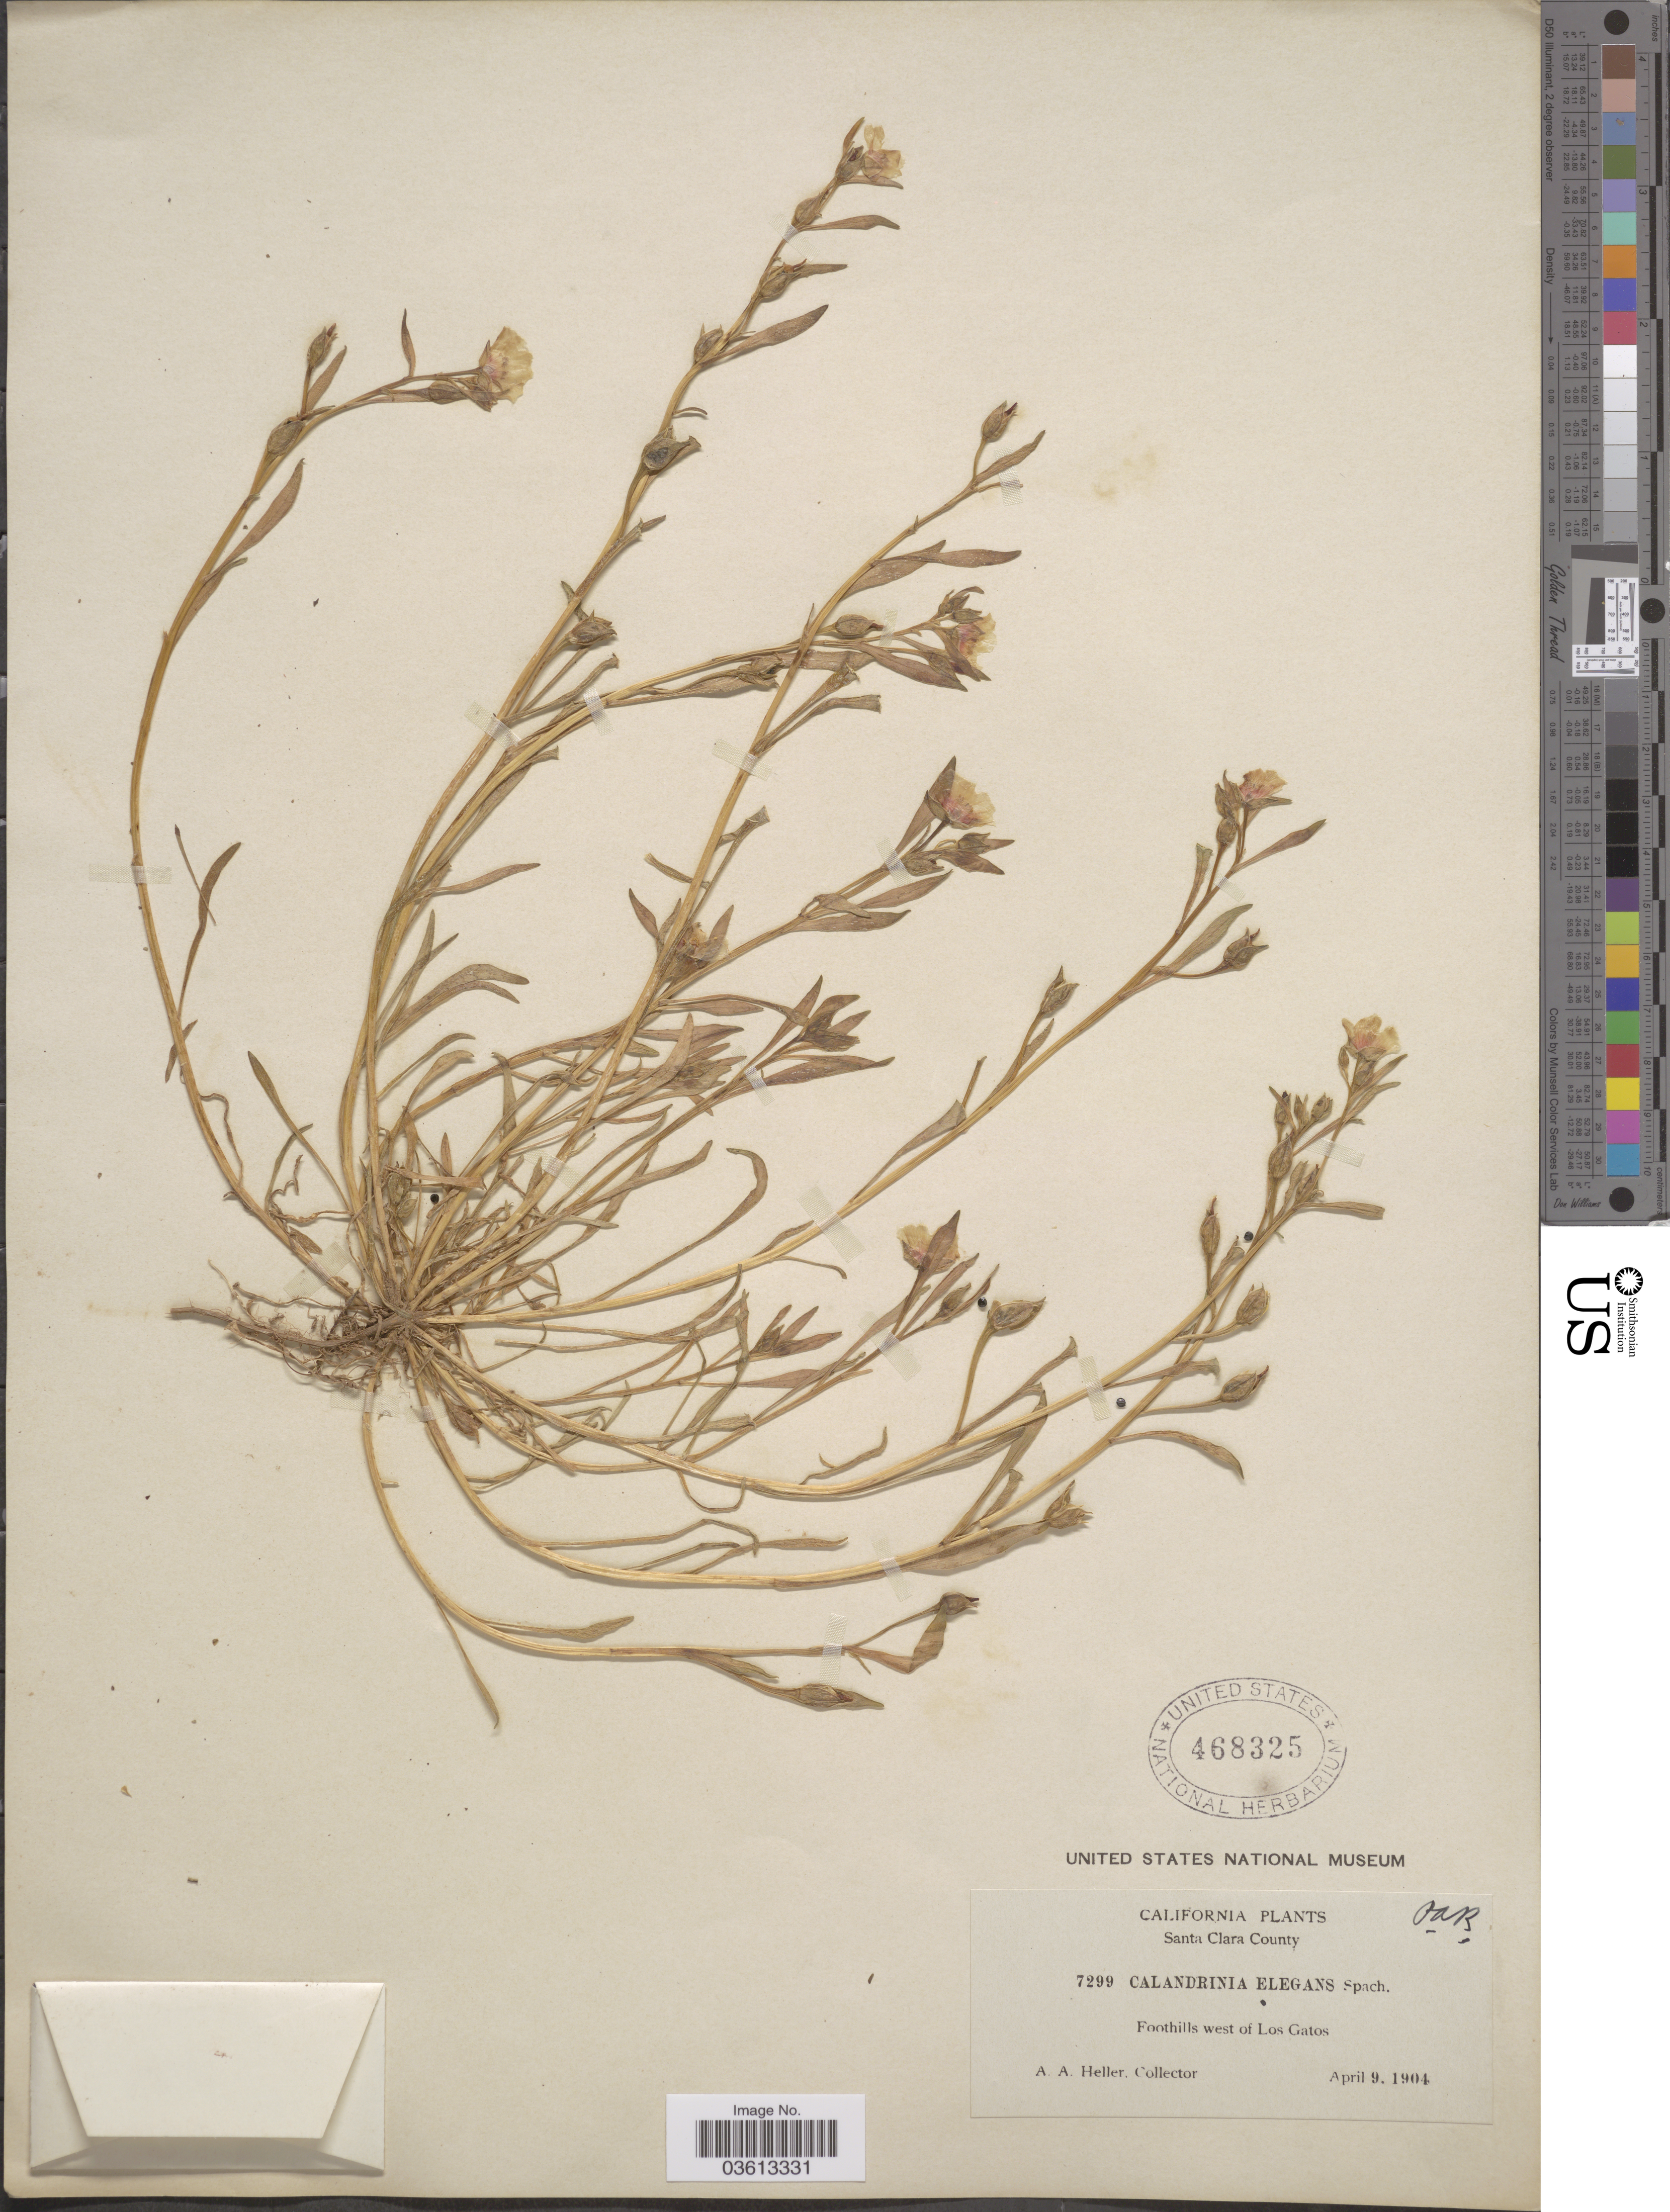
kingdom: Plantae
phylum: Tracheophyta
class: Magnoliopsida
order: Caryophyllales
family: Montiaceae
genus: Calandrinia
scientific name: Calandrinia ciliata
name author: (Ruiz & Pav.) DC.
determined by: Strong, Mark T., (BOT), Smithsonian Institution - National Museum of Natural History (UNITED STATES)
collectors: A. A. Heller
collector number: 7299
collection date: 1904-04-09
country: United States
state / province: California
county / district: Santa Clara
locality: Santa Clara County. Foothills west of Los Gatos.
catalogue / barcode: US 468325